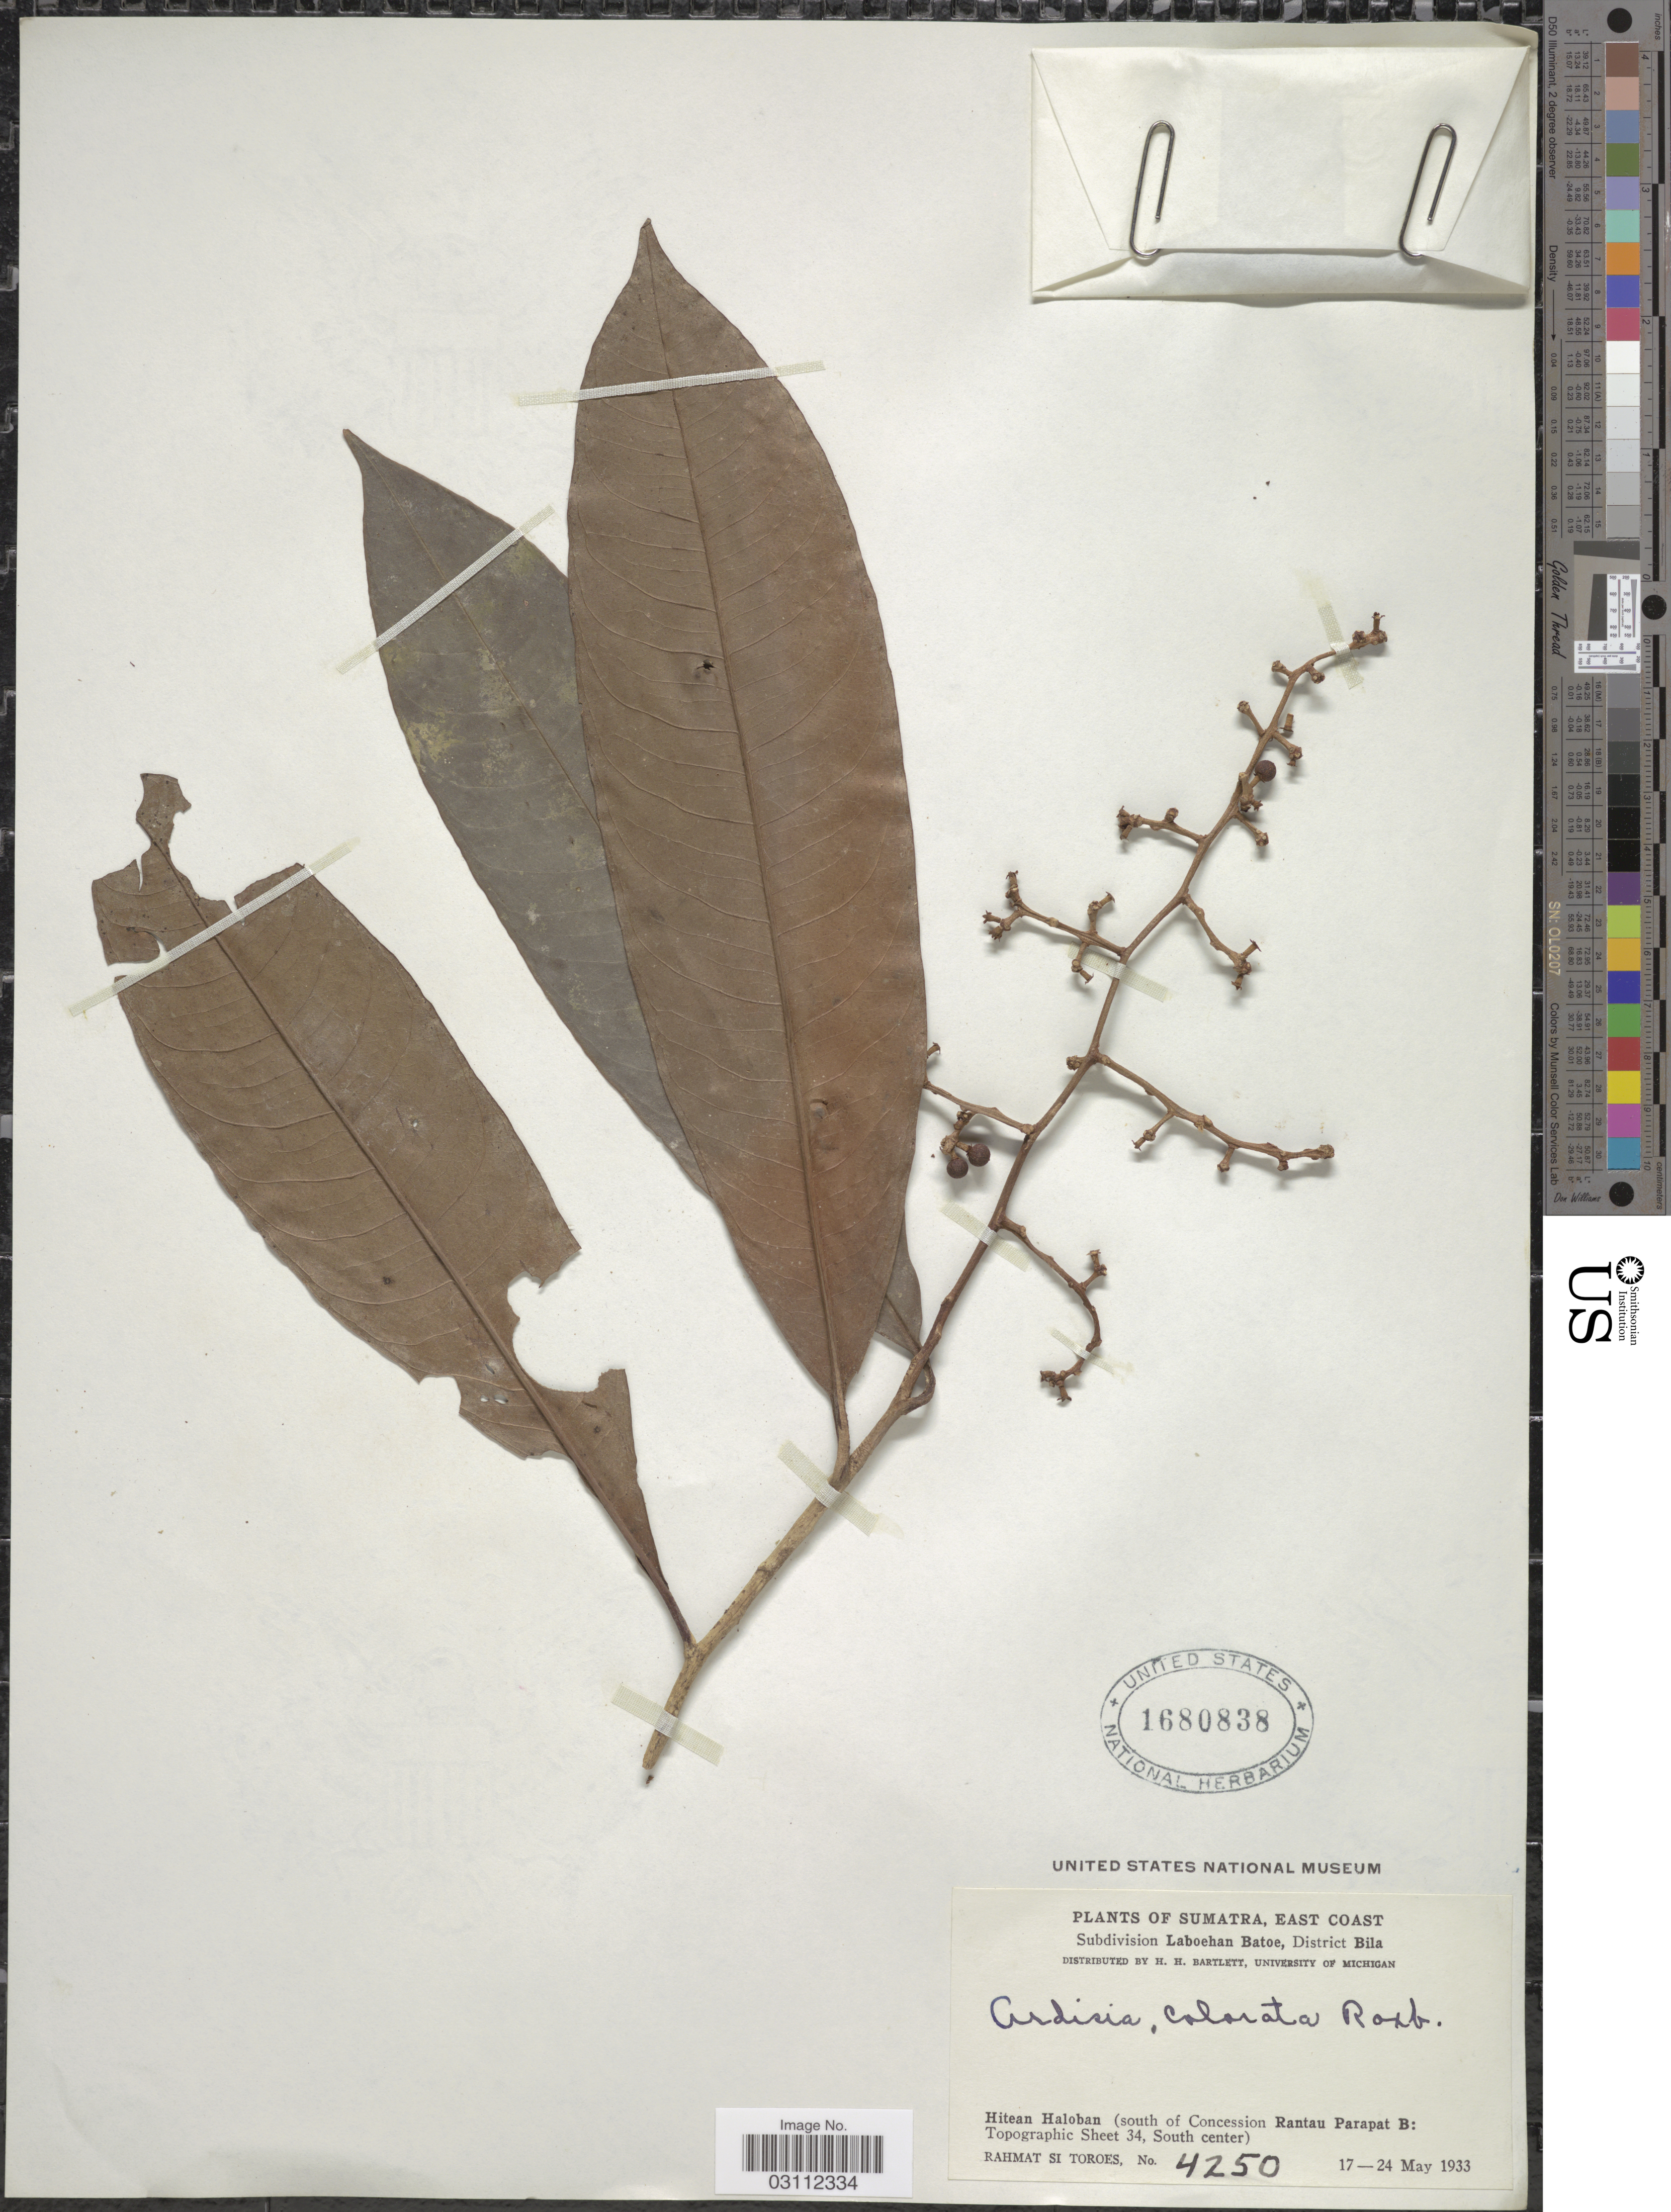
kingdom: Plantae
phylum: Tracheophyta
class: Magnoliopsida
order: Ericales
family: Primulaceae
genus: Ardisia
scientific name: Ardisia colorata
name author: Roxb.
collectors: Rahmat Si Boeea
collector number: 4250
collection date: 1933-05-17/1933-05-24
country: Indonesia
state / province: Sumatra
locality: East coast. Subdivision Laboehan Batoe, District Bila. Hitean Haloban (south of Concession Rantau Parapat B: Topographic Sheet 34, South center).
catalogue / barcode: US 1680838